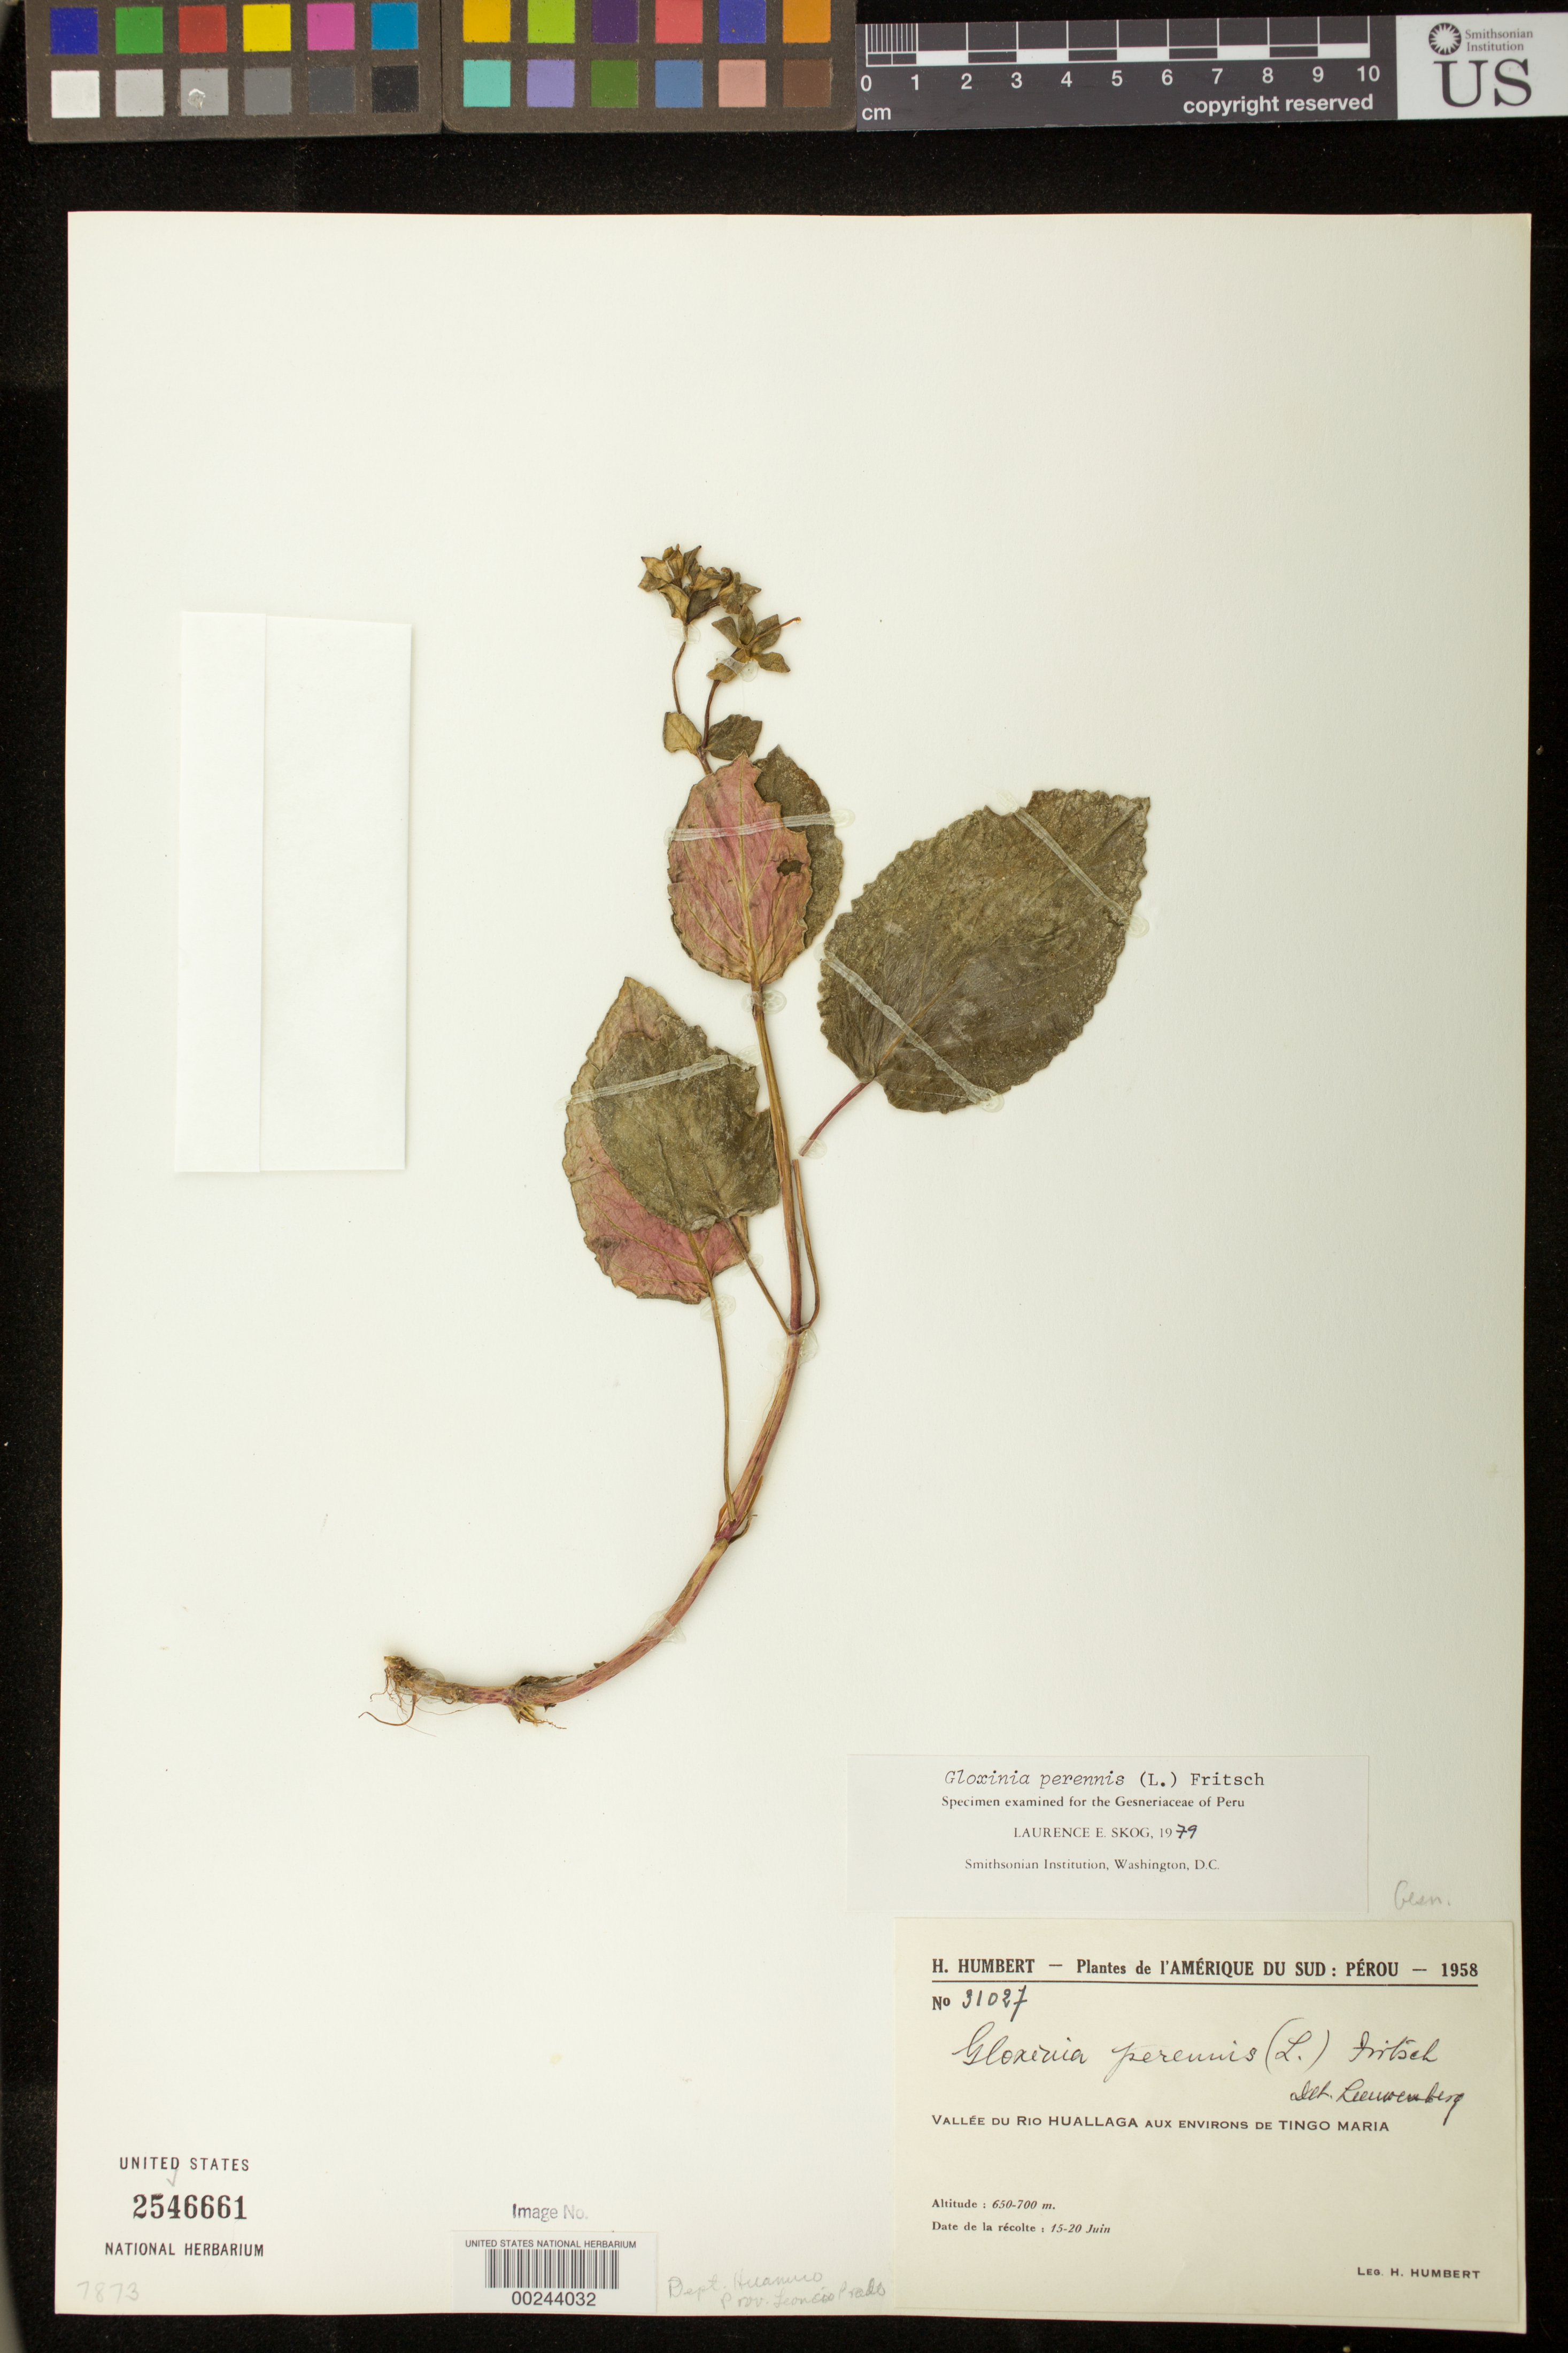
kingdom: Plantae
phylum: Tracheophyta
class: Magnoliopsida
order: Lamiales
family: Gesneriaceae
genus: Gloxinia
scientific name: Gloxinia perennis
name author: (L.) Fritsch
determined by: Skog, Laurence E.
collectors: H. Humbert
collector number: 31027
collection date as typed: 15-20 Jun 1958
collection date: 1958-06-15/1958-06-20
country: Peru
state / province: Huánuco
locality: Prov. Leoncio Prado; Vallée du Rio Huallaga aux environs de Tingo Maria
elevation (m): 650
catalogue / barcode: US 2546661